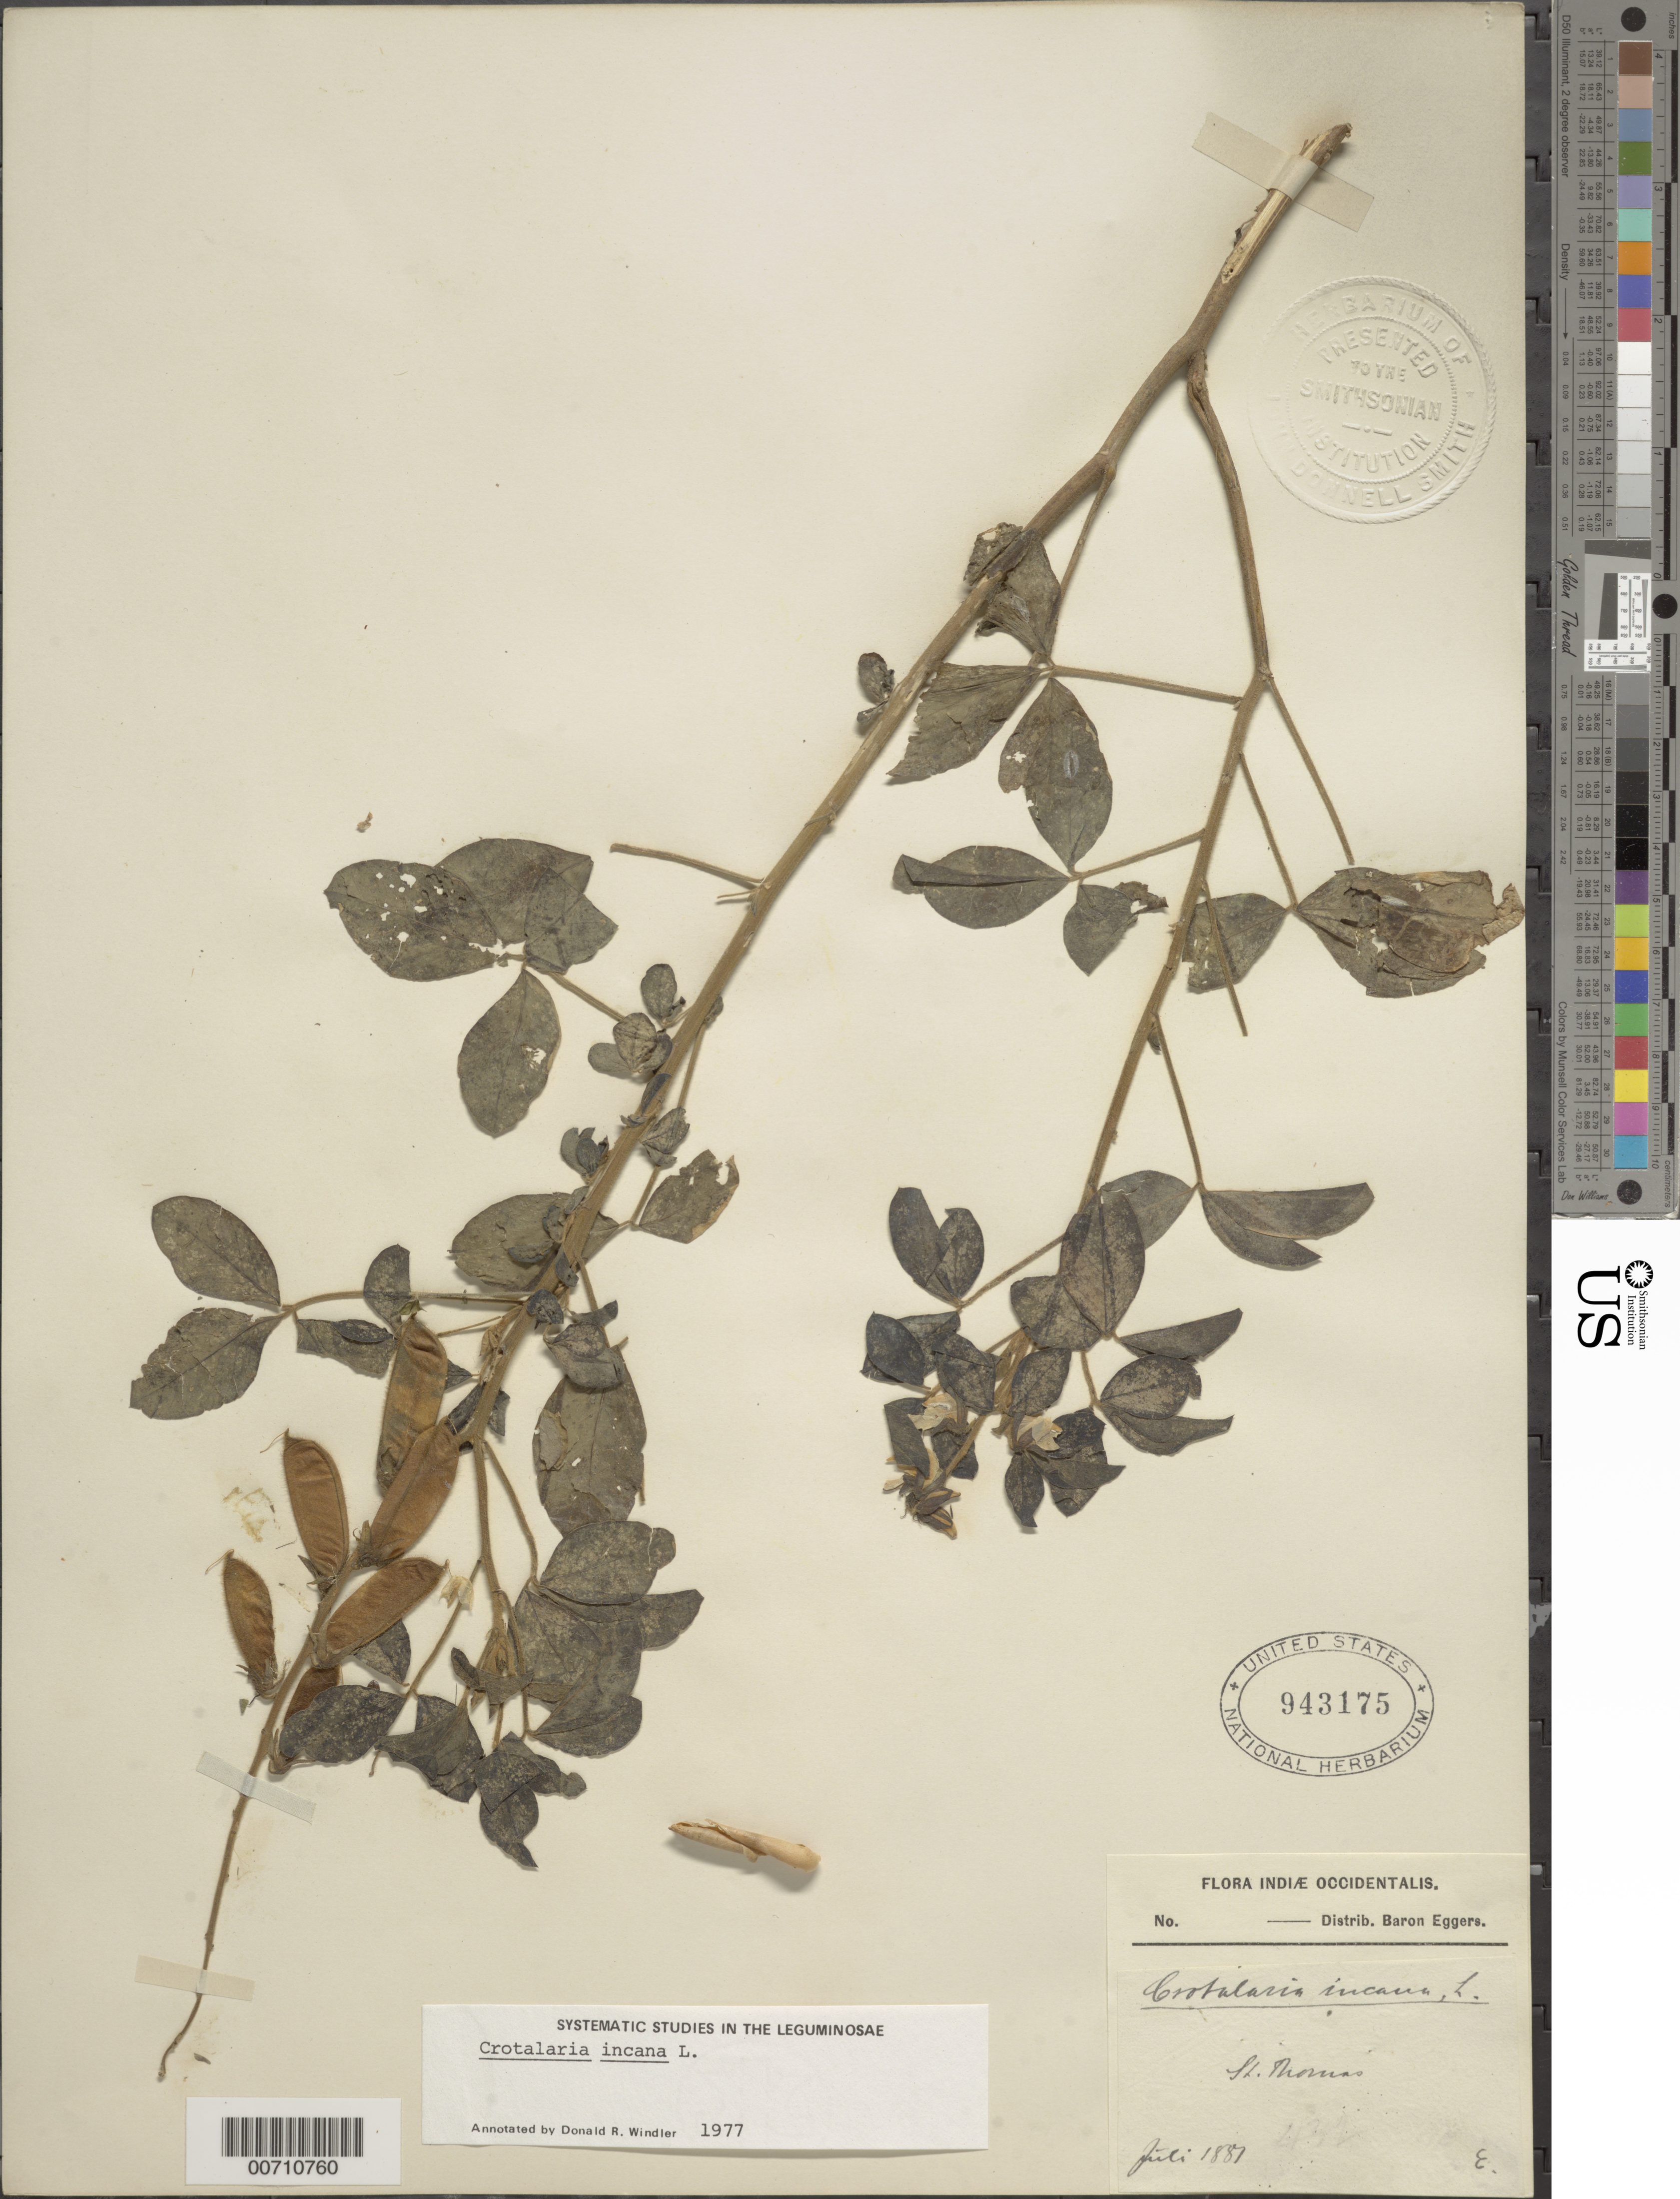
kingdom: Plantae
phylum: Tracheophyta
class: Magnoliopsida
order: Fabales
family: Fabaceae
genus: Crotalaria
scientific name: Crotalaria incana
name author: L.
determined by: Windler, D. R.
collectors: H. F. A. von Eggers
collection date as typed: Jul 1881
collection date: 1881-07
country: U.S. Virgin Islands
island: St. Thomas Island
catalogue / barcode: US 943175